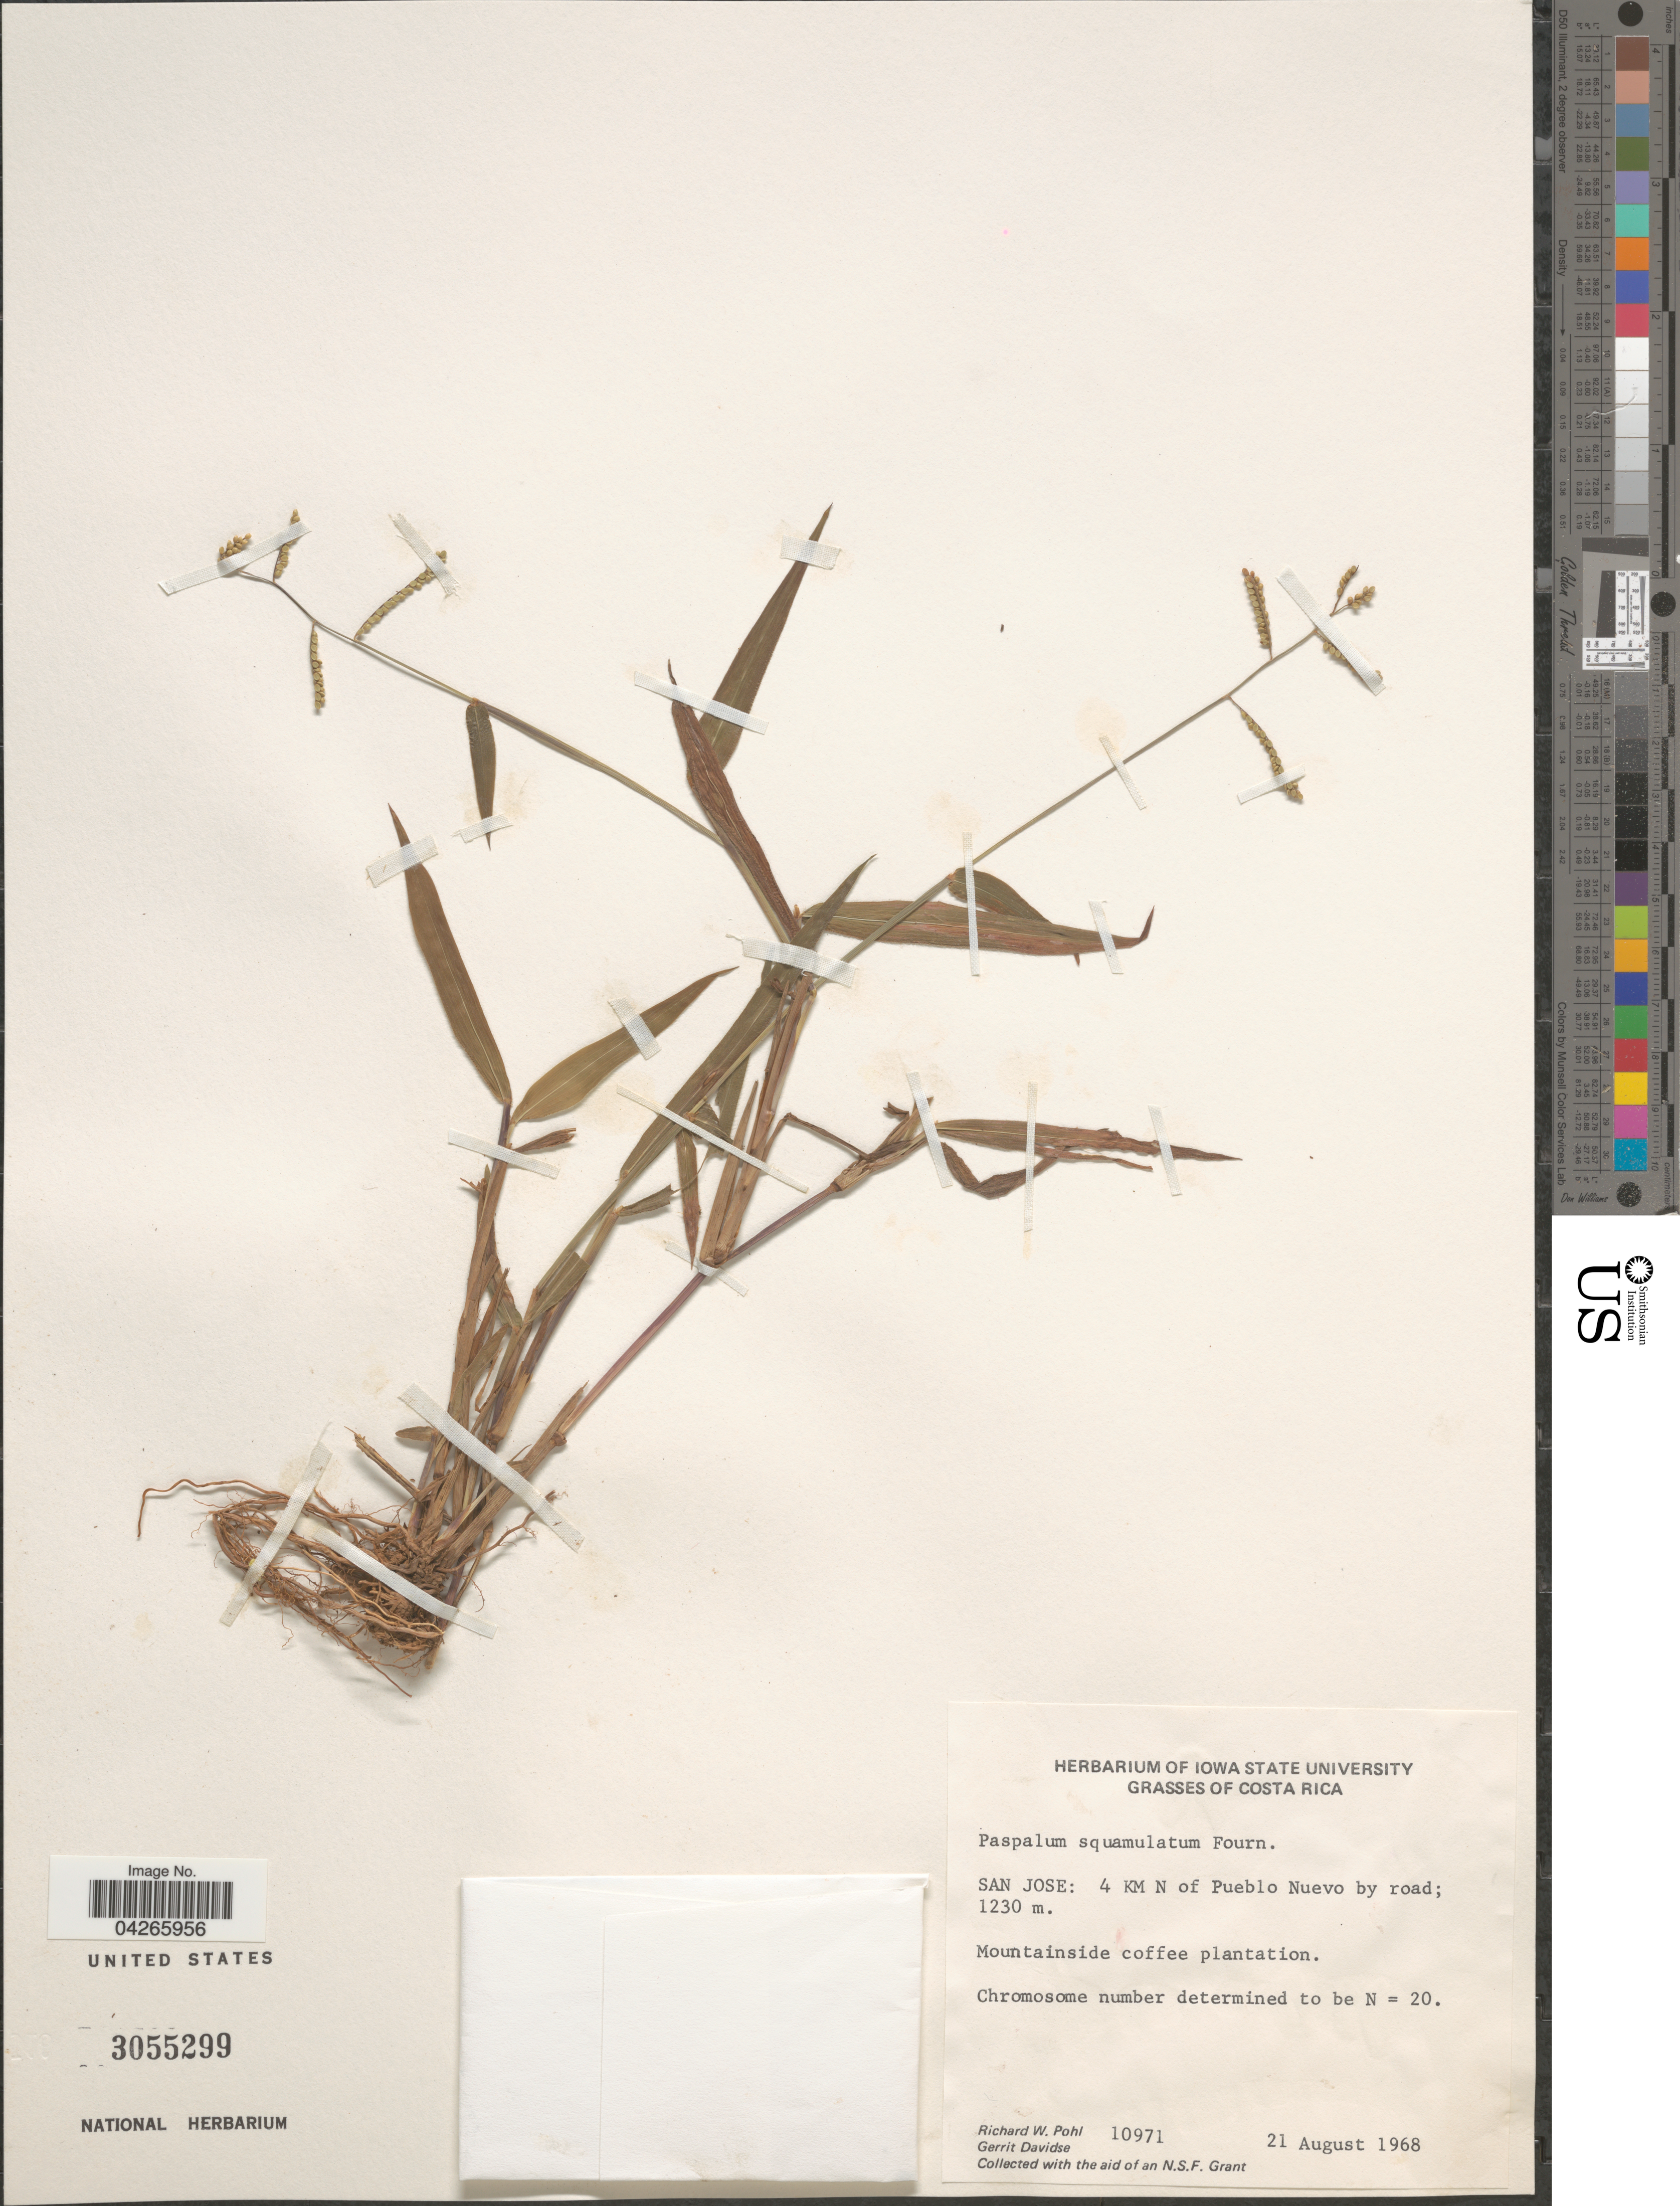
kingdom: Plantae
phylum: Tracheophyta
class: Liliopsida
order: Poales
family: Poaceae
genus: Paspalum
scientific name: Paspalum squamulatum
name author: E. Fourn.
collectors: R. W. Pohl & G. Davidse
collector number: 10971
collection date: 1968-08-21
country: Costa Rica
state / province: San José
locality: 4 KM N of Pueblo Nuevo by road. Mountainside coffee plantation.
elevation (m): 1230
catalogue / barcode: US 3055299